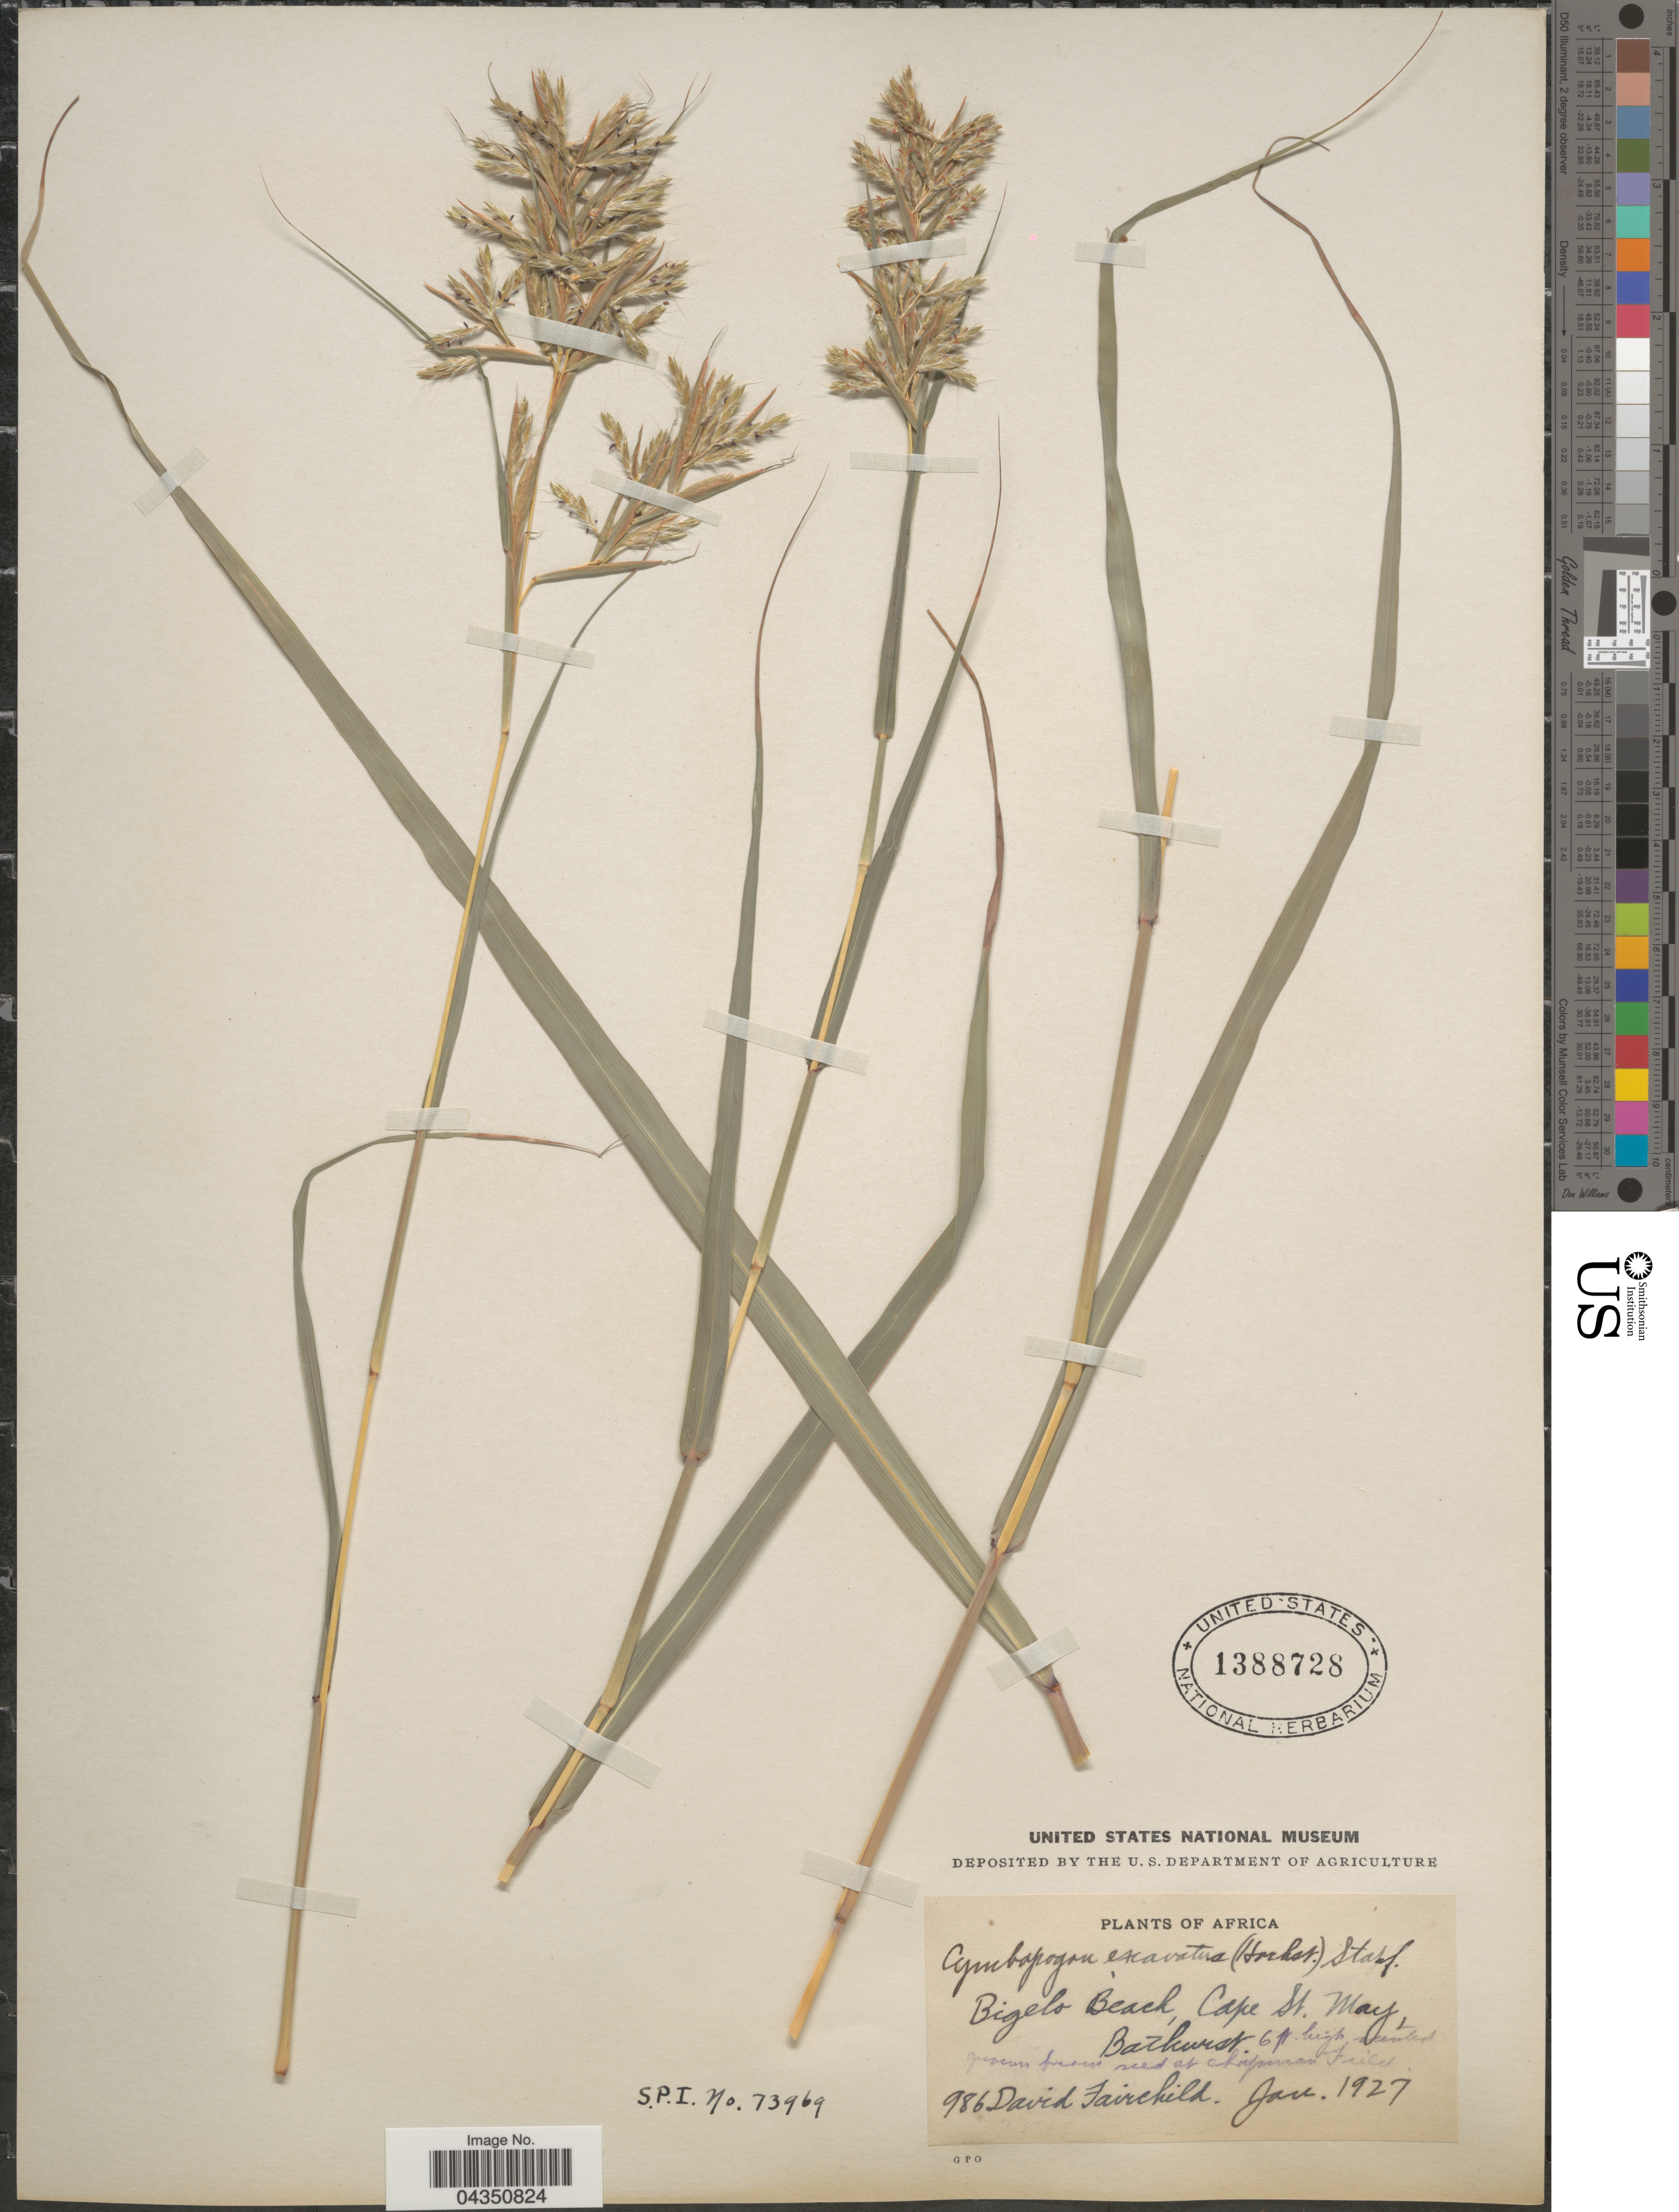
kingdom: Plantae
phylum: Tracheophyta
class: Liliopsida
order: Poales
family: Poaceae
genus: Cymbopogon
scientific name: Cymbopogon caesius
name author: (Nees ex Hook. & Arn.) Stapf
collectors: D. Fairchild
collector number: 986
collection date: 1927-01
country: South Africa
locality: Africa. Bigelo Beach, Cape St. May, Bathurst.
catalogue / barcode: US 1388728